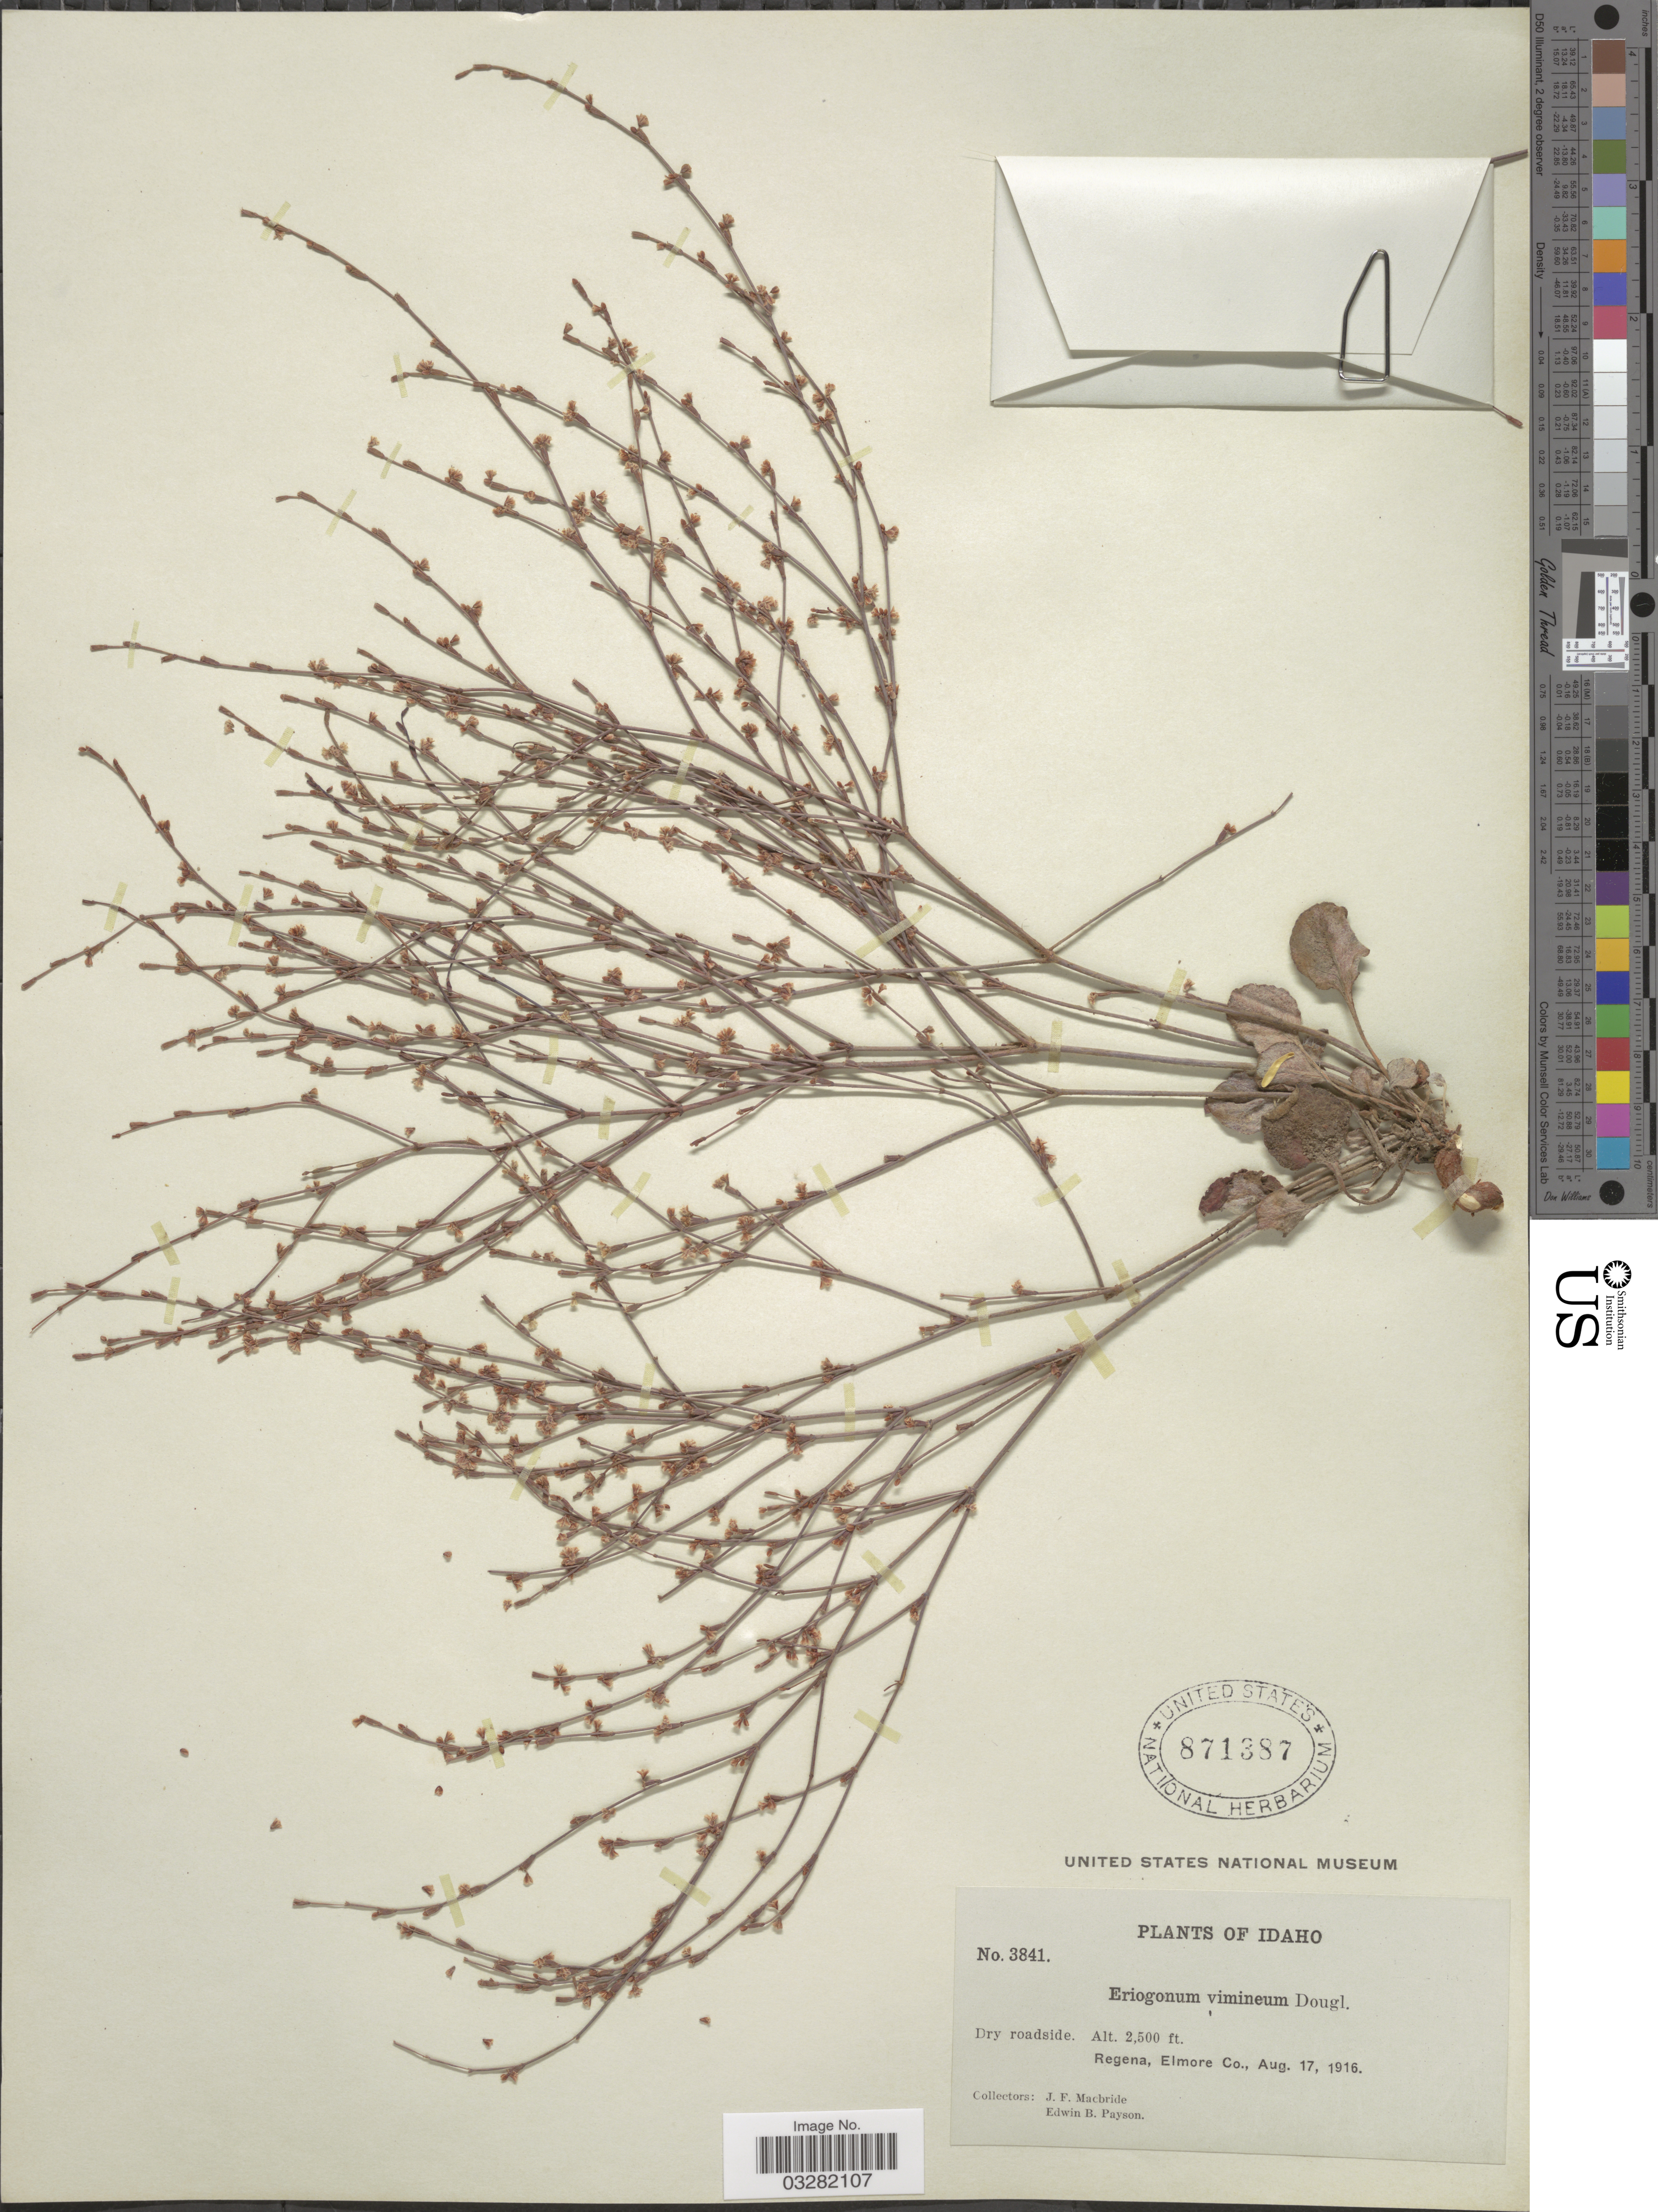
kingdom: Plantae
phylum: Tracheophyta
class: Magnoliopsida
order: Caryophyllales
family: Polygonaceae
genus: Eriogonum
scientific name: Eriogonum vimineum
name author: Douglas ex Benth.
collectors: J. F. Macbride & E. B. Payson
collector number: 3841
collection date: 1916-08-17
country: United States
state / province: Idaho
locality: Regena, Elmore Co.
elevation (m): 762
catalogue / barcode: US 871387